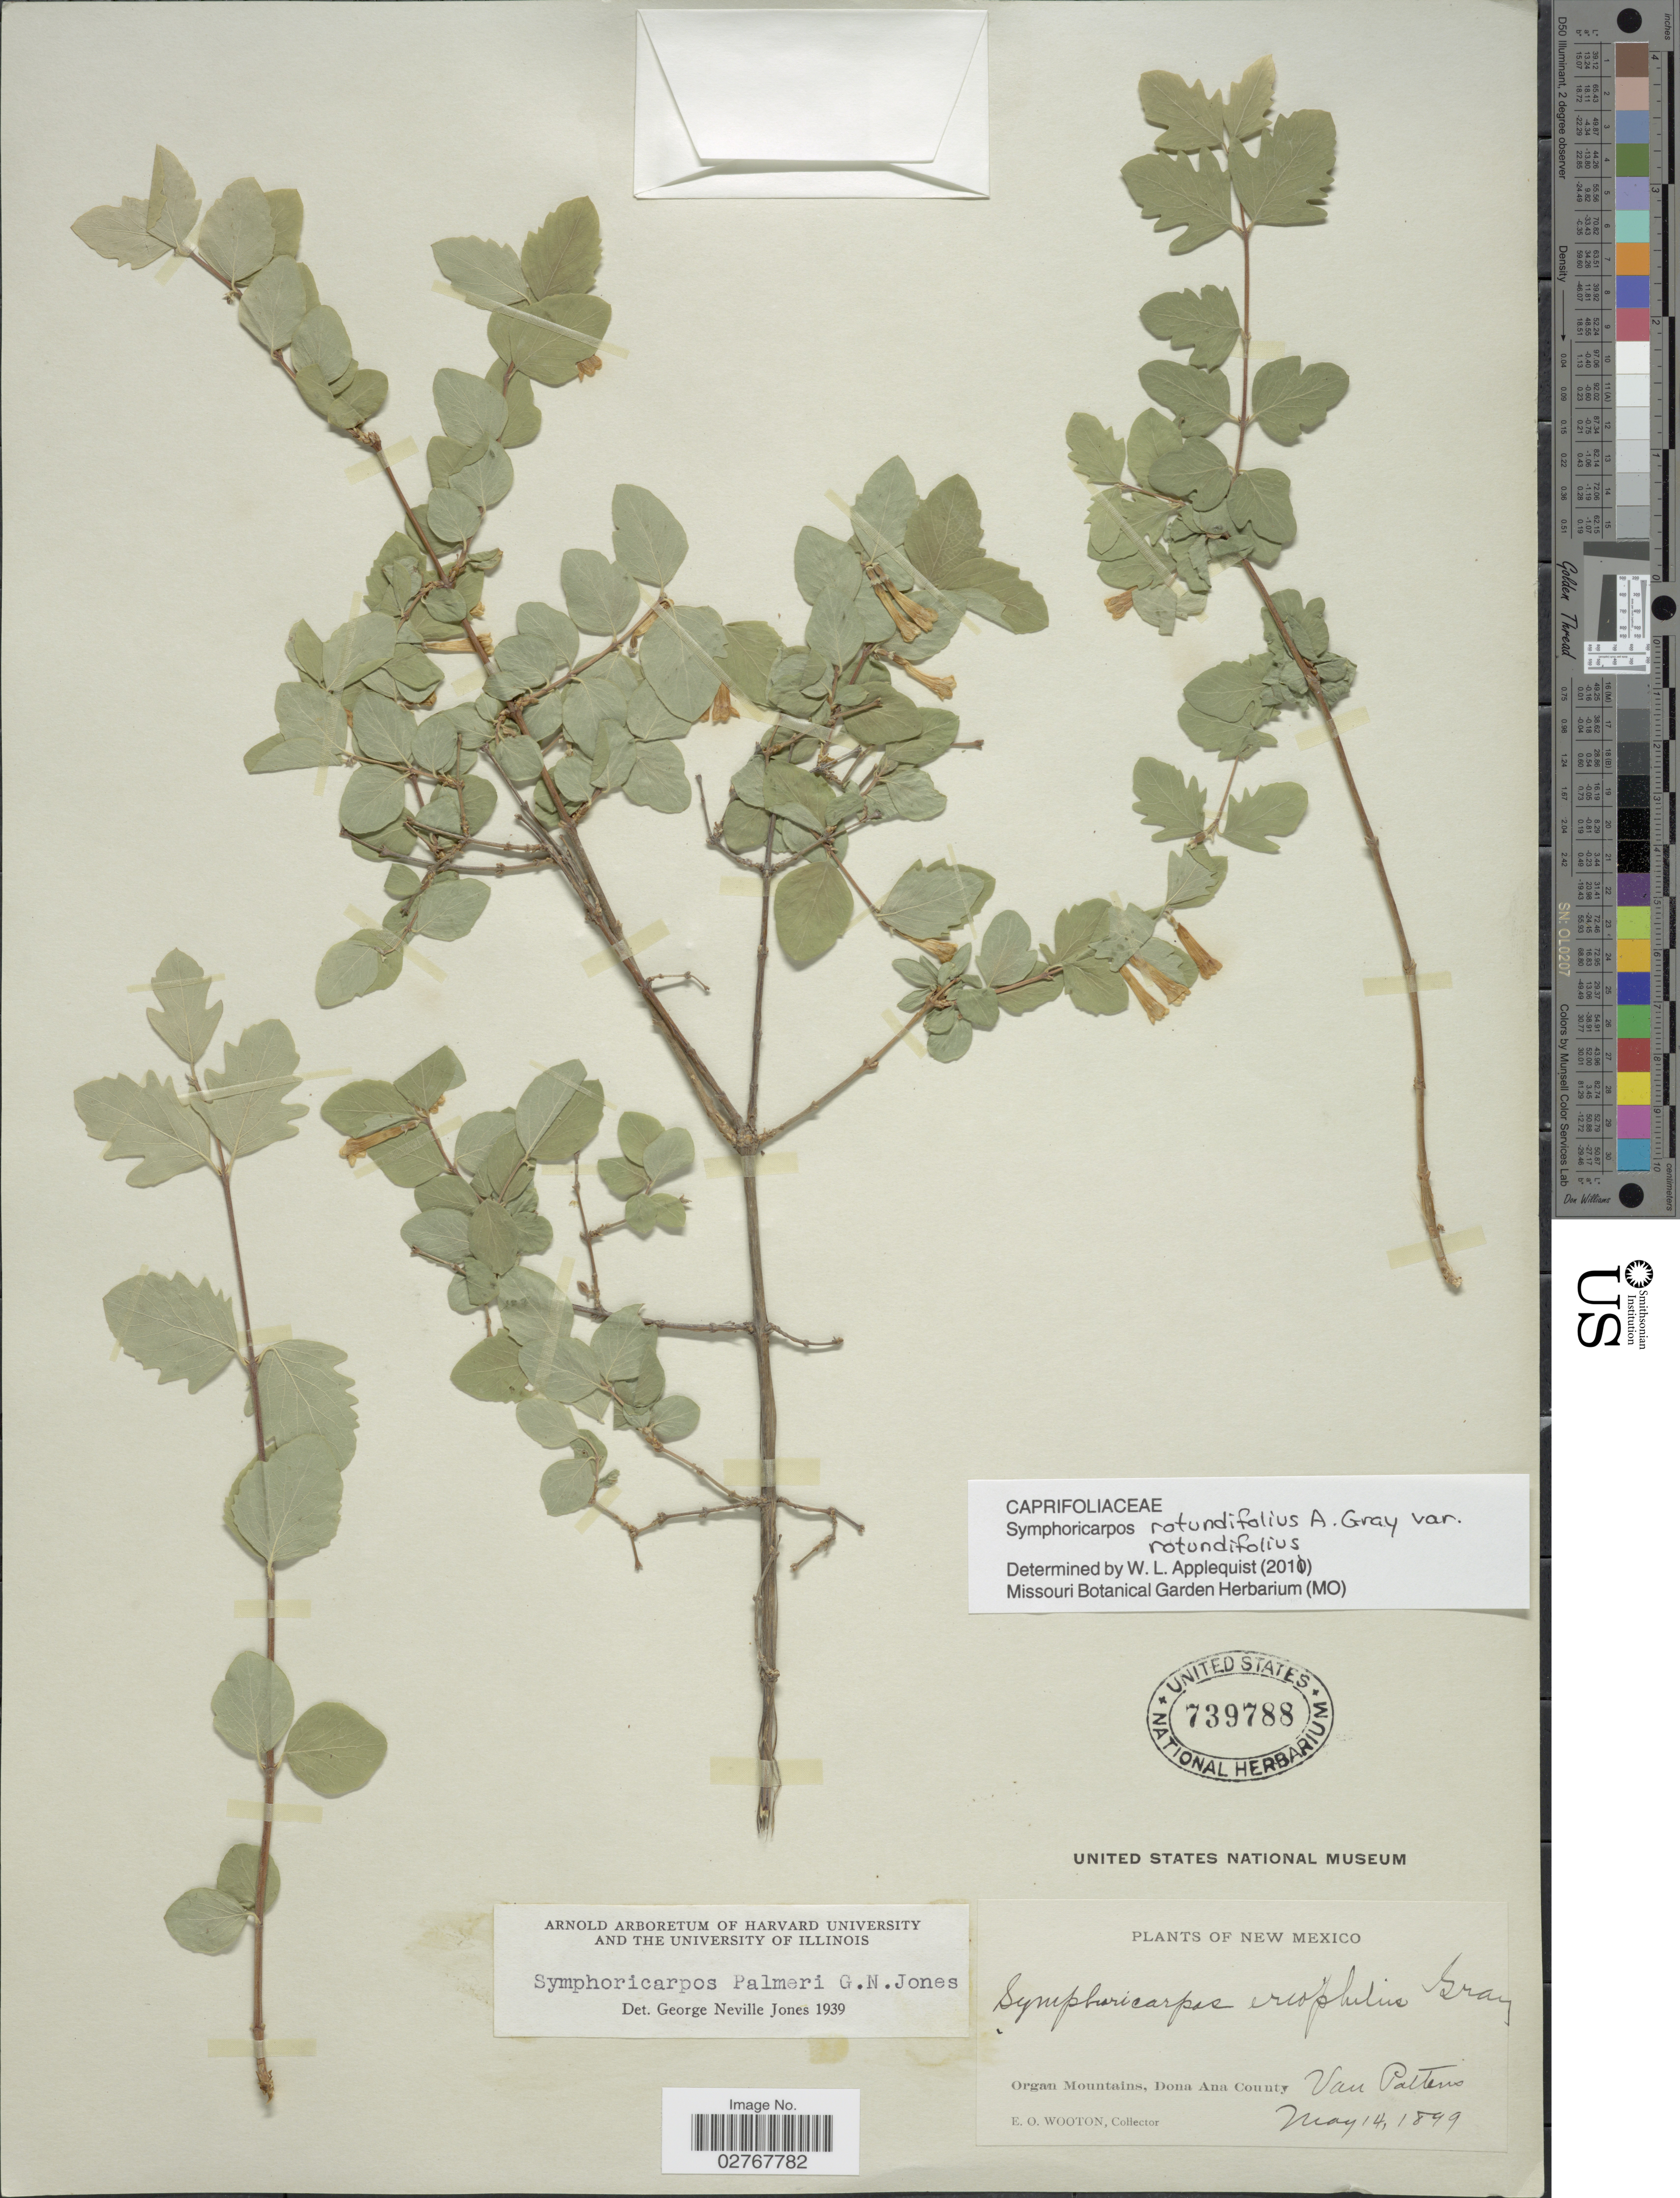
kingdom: Plantae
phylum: Tracheophyta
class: Magnoliopsida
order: Dipsacales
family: Caprifoliaceae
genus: Symphoricarpos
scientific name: Symphoricarpos rotundifolius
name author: A. Gray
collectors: E. O. Wooton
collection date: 1899-05-14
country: United States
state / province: New Mexico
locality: Organ Mountains, Dona Ana County, Van Pattens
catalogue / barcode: US 739788